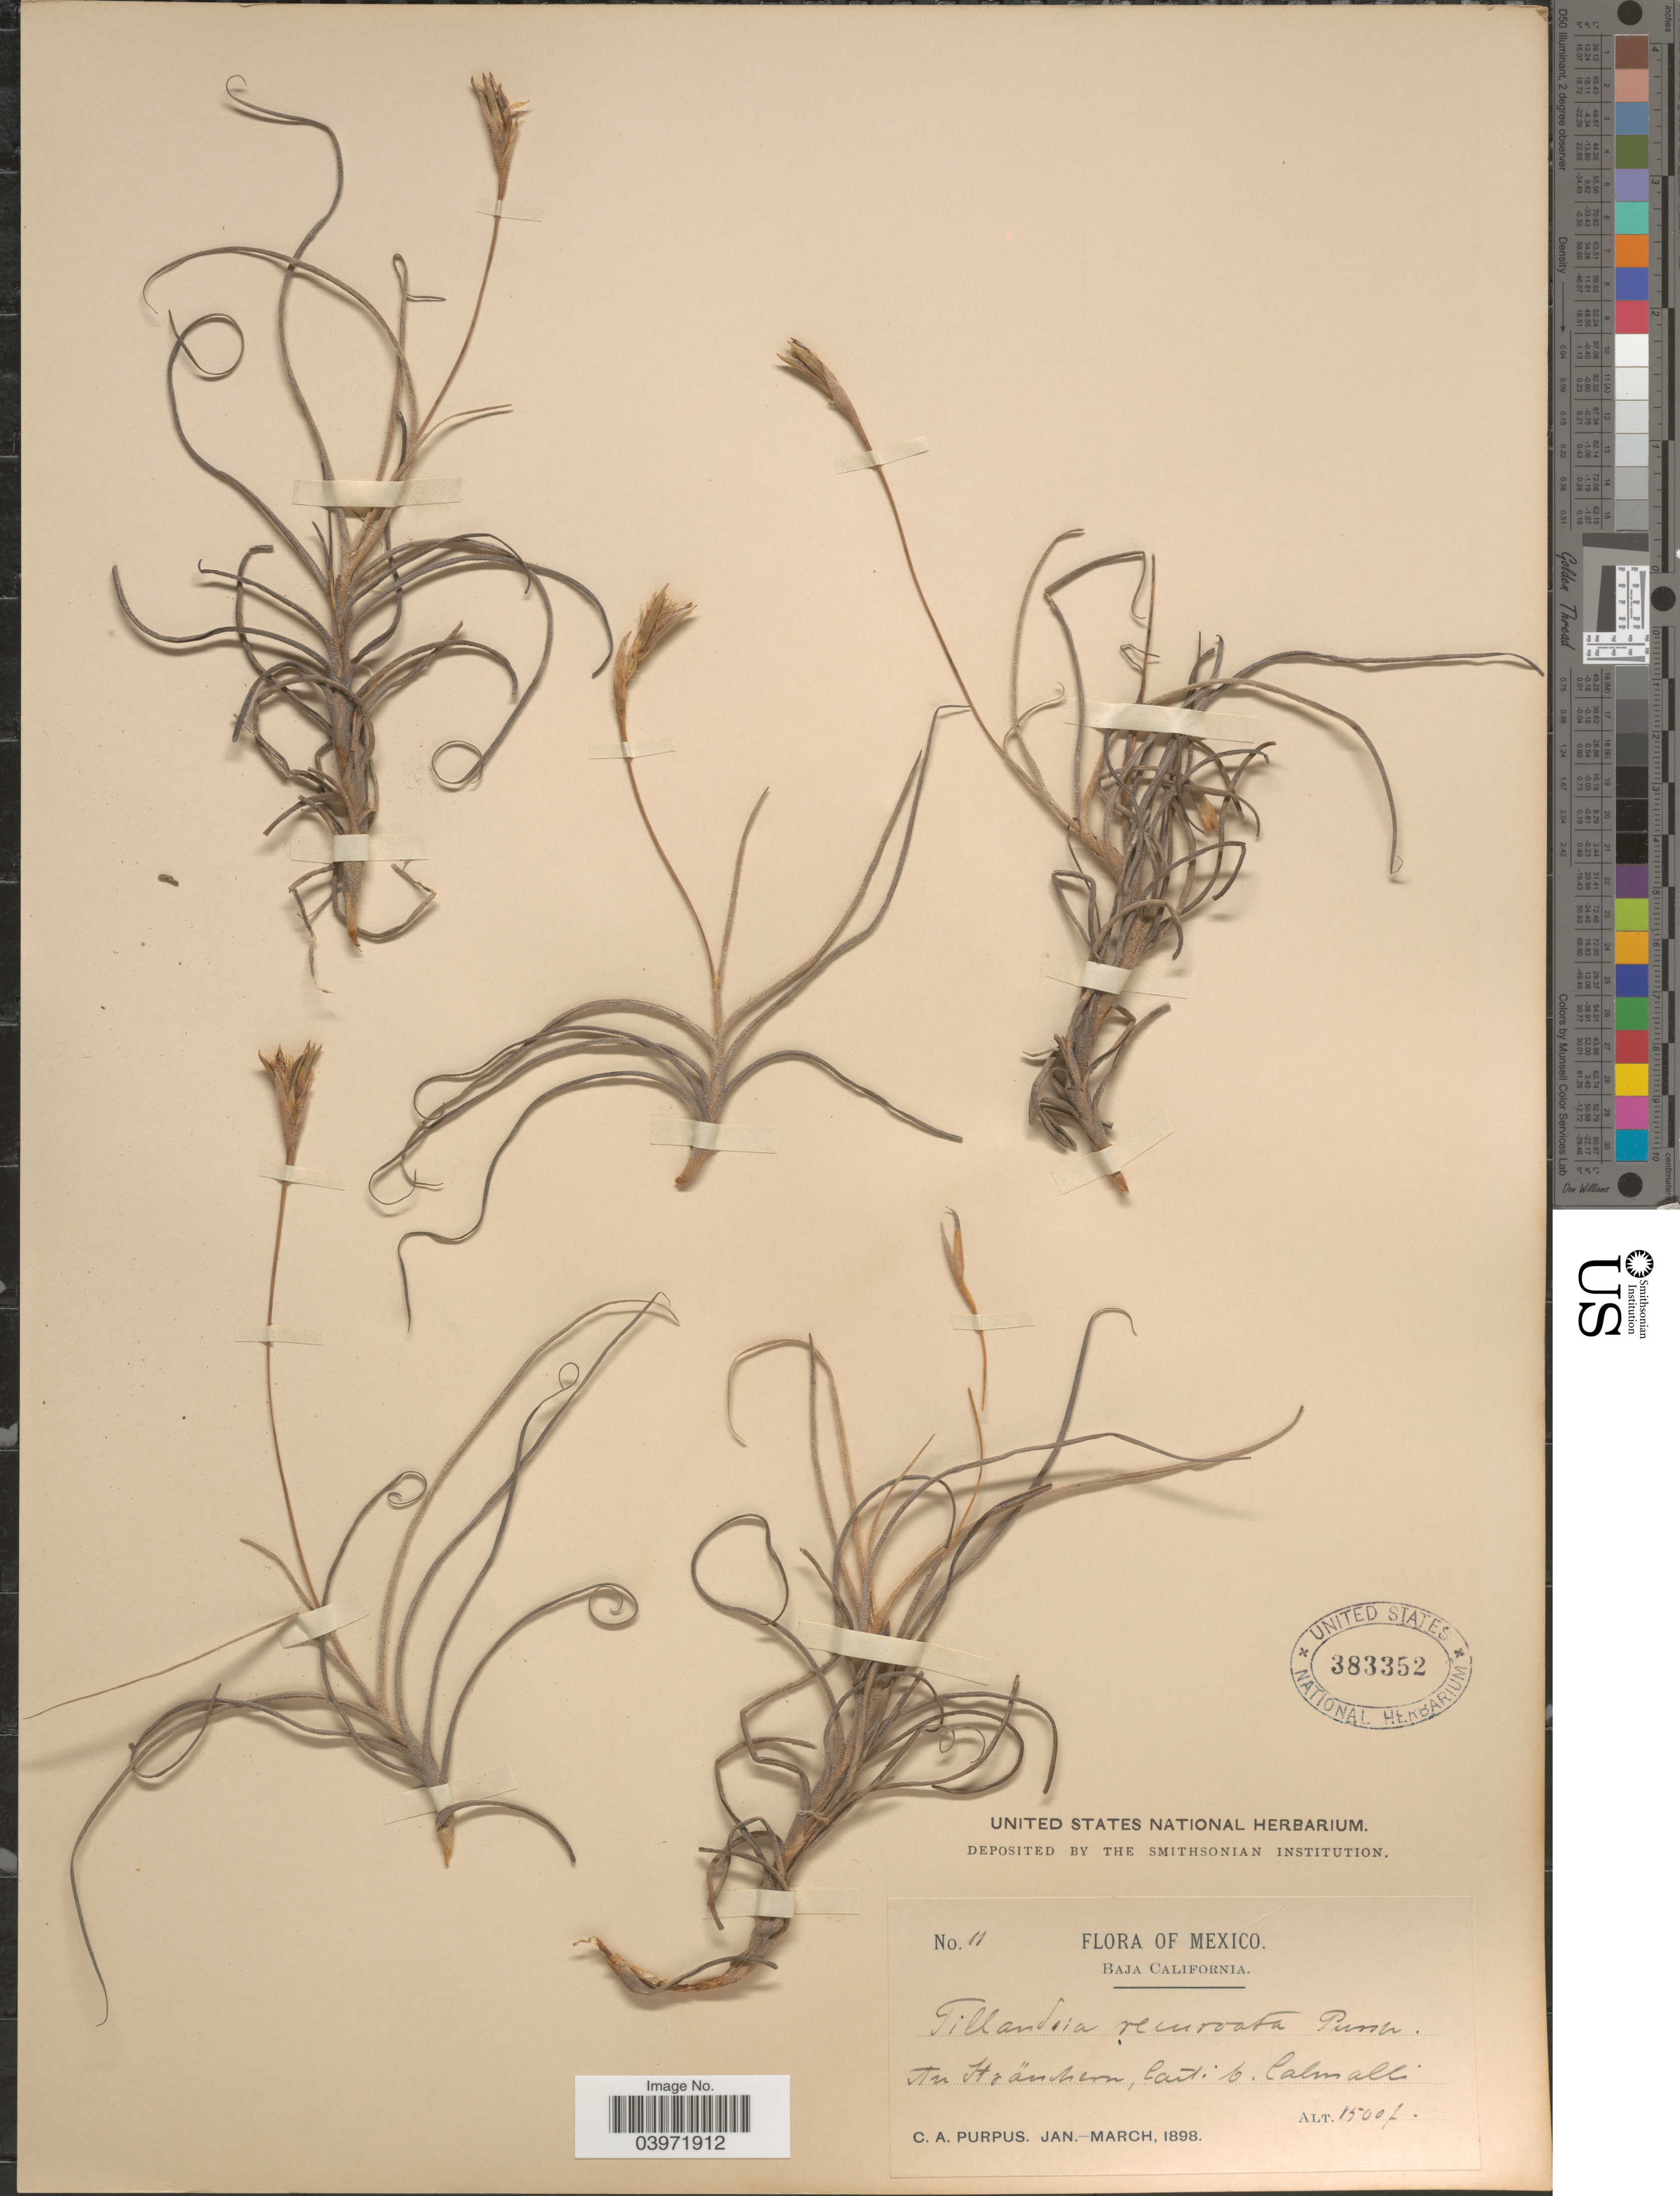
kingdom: Plantae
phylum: Tracheophyta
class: Liliopsida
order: Poales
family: Bromeliaceae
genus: Tillandsia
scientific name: Tillandsia recurvata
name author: L.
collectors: C. A. Purpus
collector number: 11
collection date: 1898-01/1898-03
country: Mexico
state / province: Baja California Norte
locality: An sträuchern, Cart. C. Calmalli.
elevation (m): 457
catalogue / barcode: US 383352